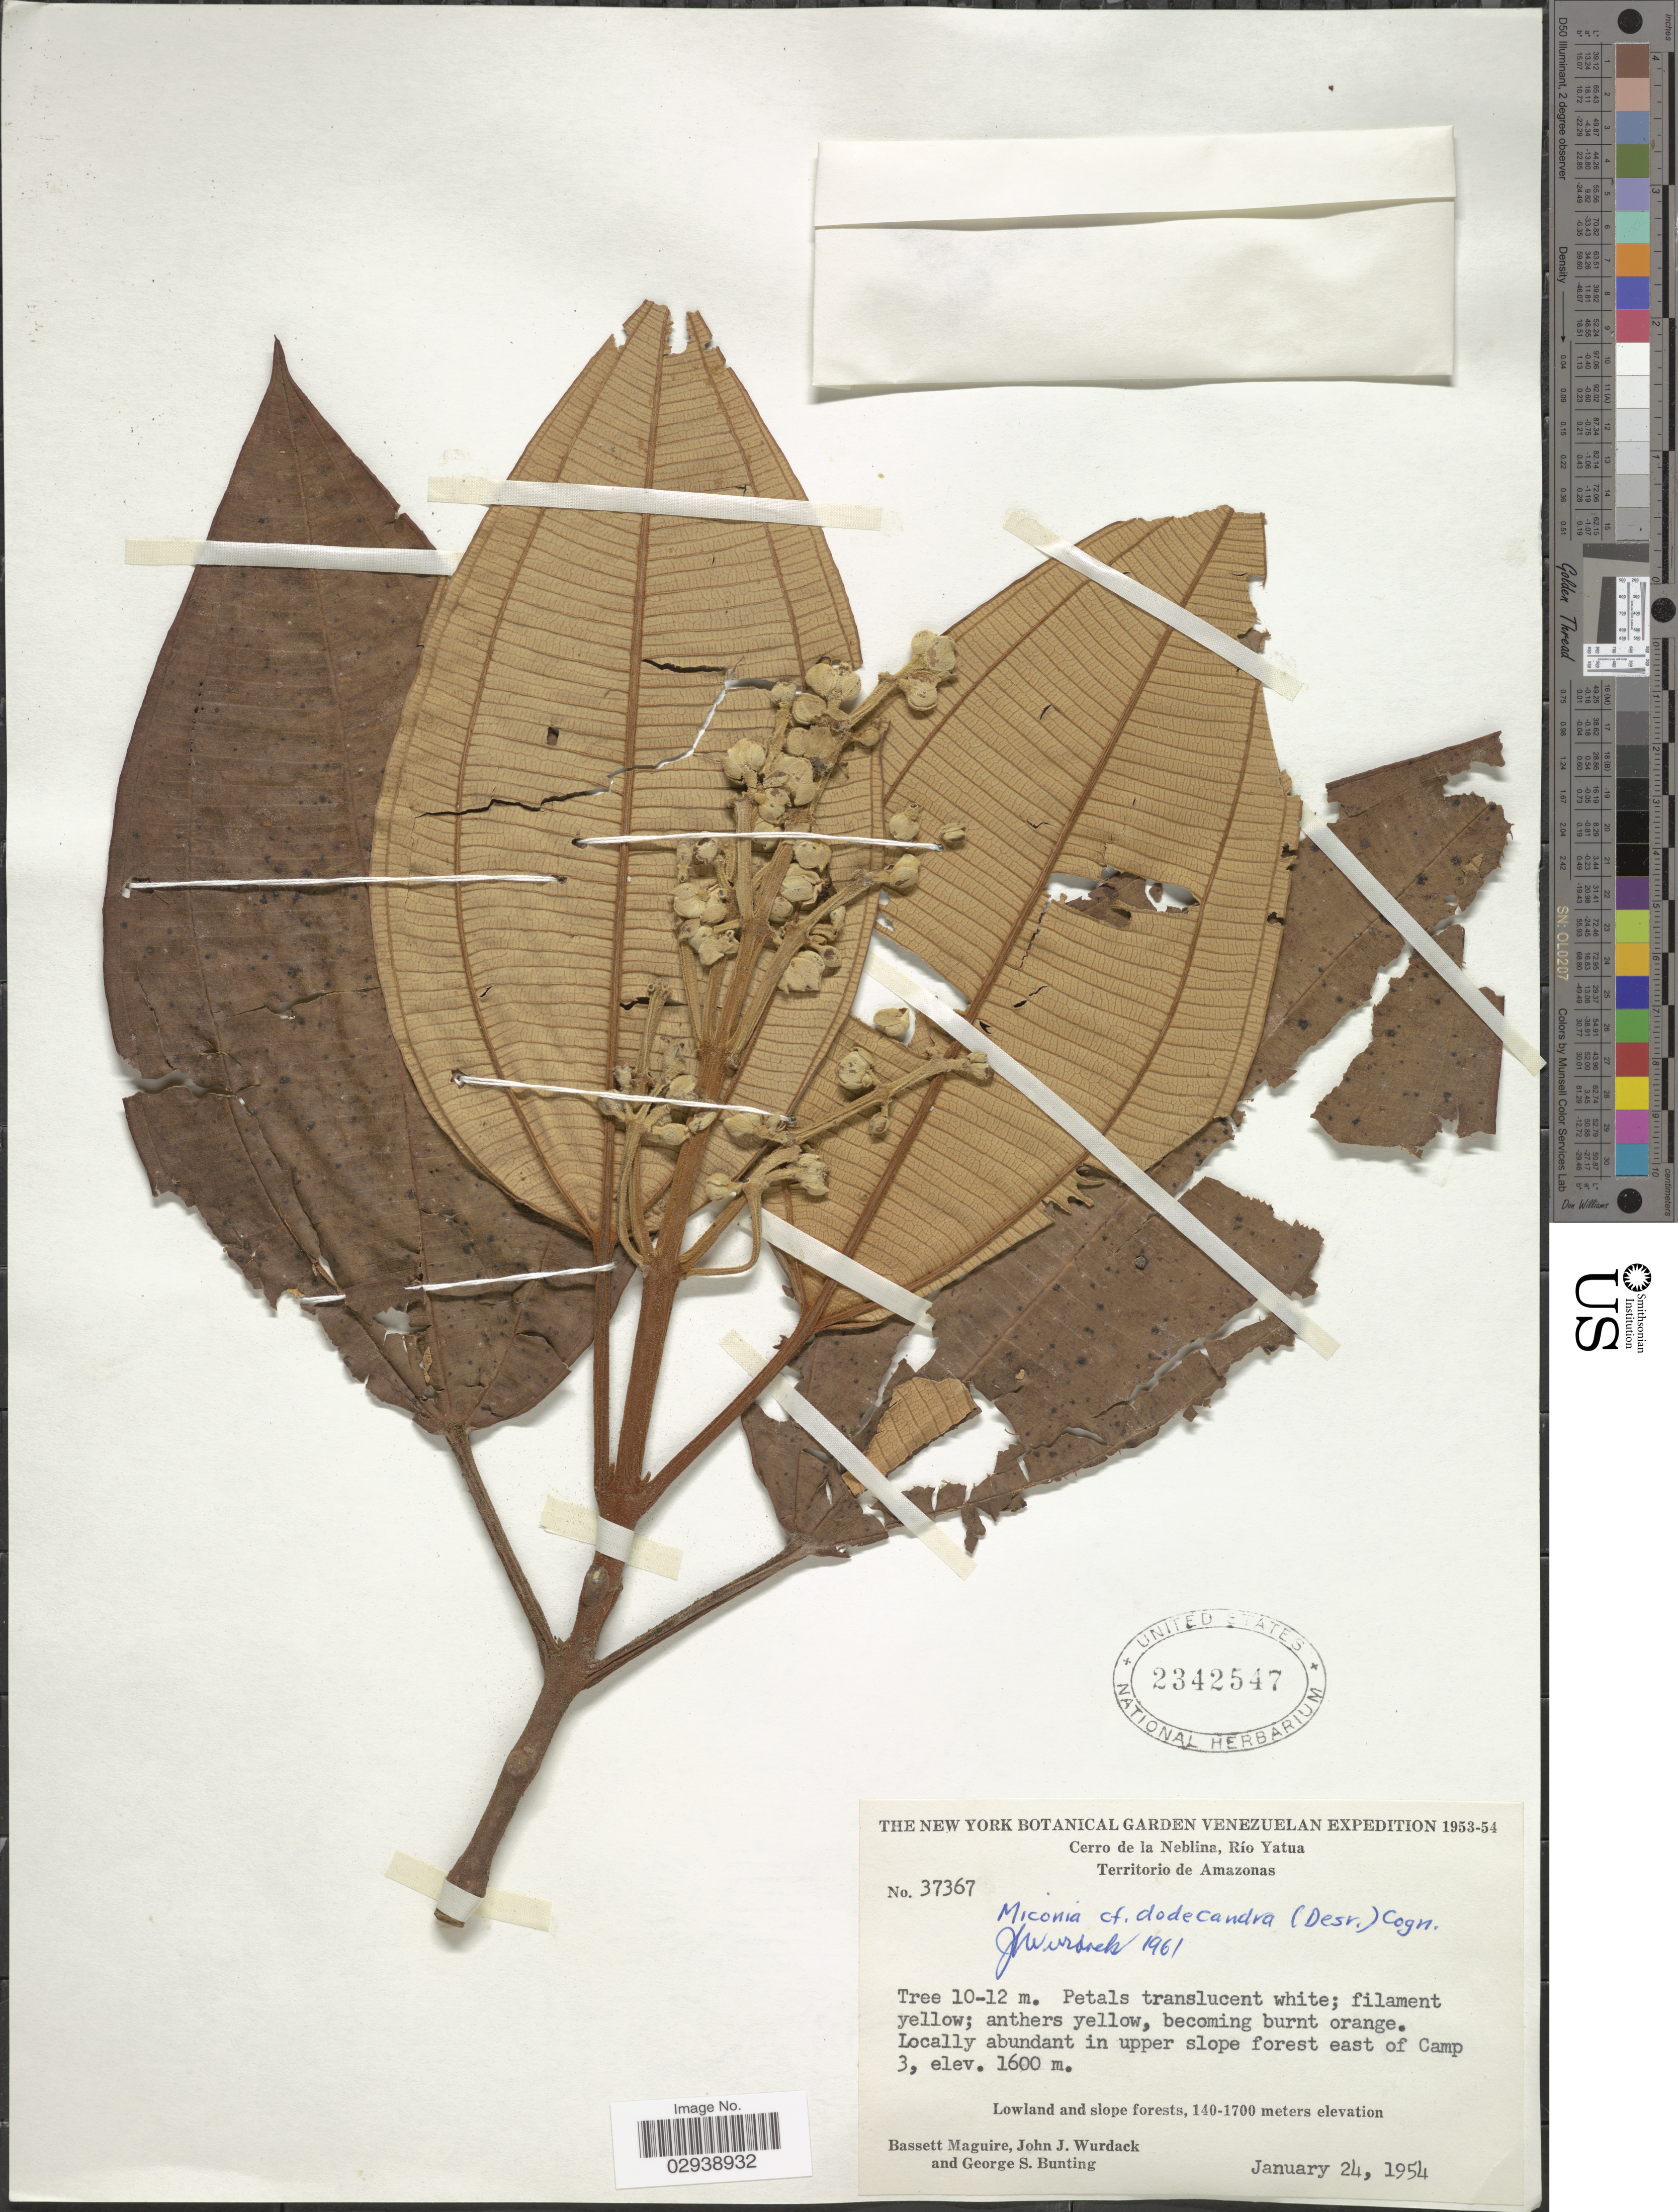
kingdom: Plantae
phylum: Tracheophyta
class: Magnoliopsida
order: Myrtales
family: Melastomataceae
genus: Miconia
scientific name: Miconia dodecandra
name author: Cogn.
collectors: B. Maguire, J. J. Wurdack & G. S. Bunting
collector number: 37367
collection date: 1954-01-24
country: Venezuela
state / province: Amazonas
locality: Cerro de la Neblina, Río Yatua, Territorio de Amazonas, Locally abundant in upper slope forest east of Camp 3.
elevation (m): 1600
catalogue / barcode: US 2342547